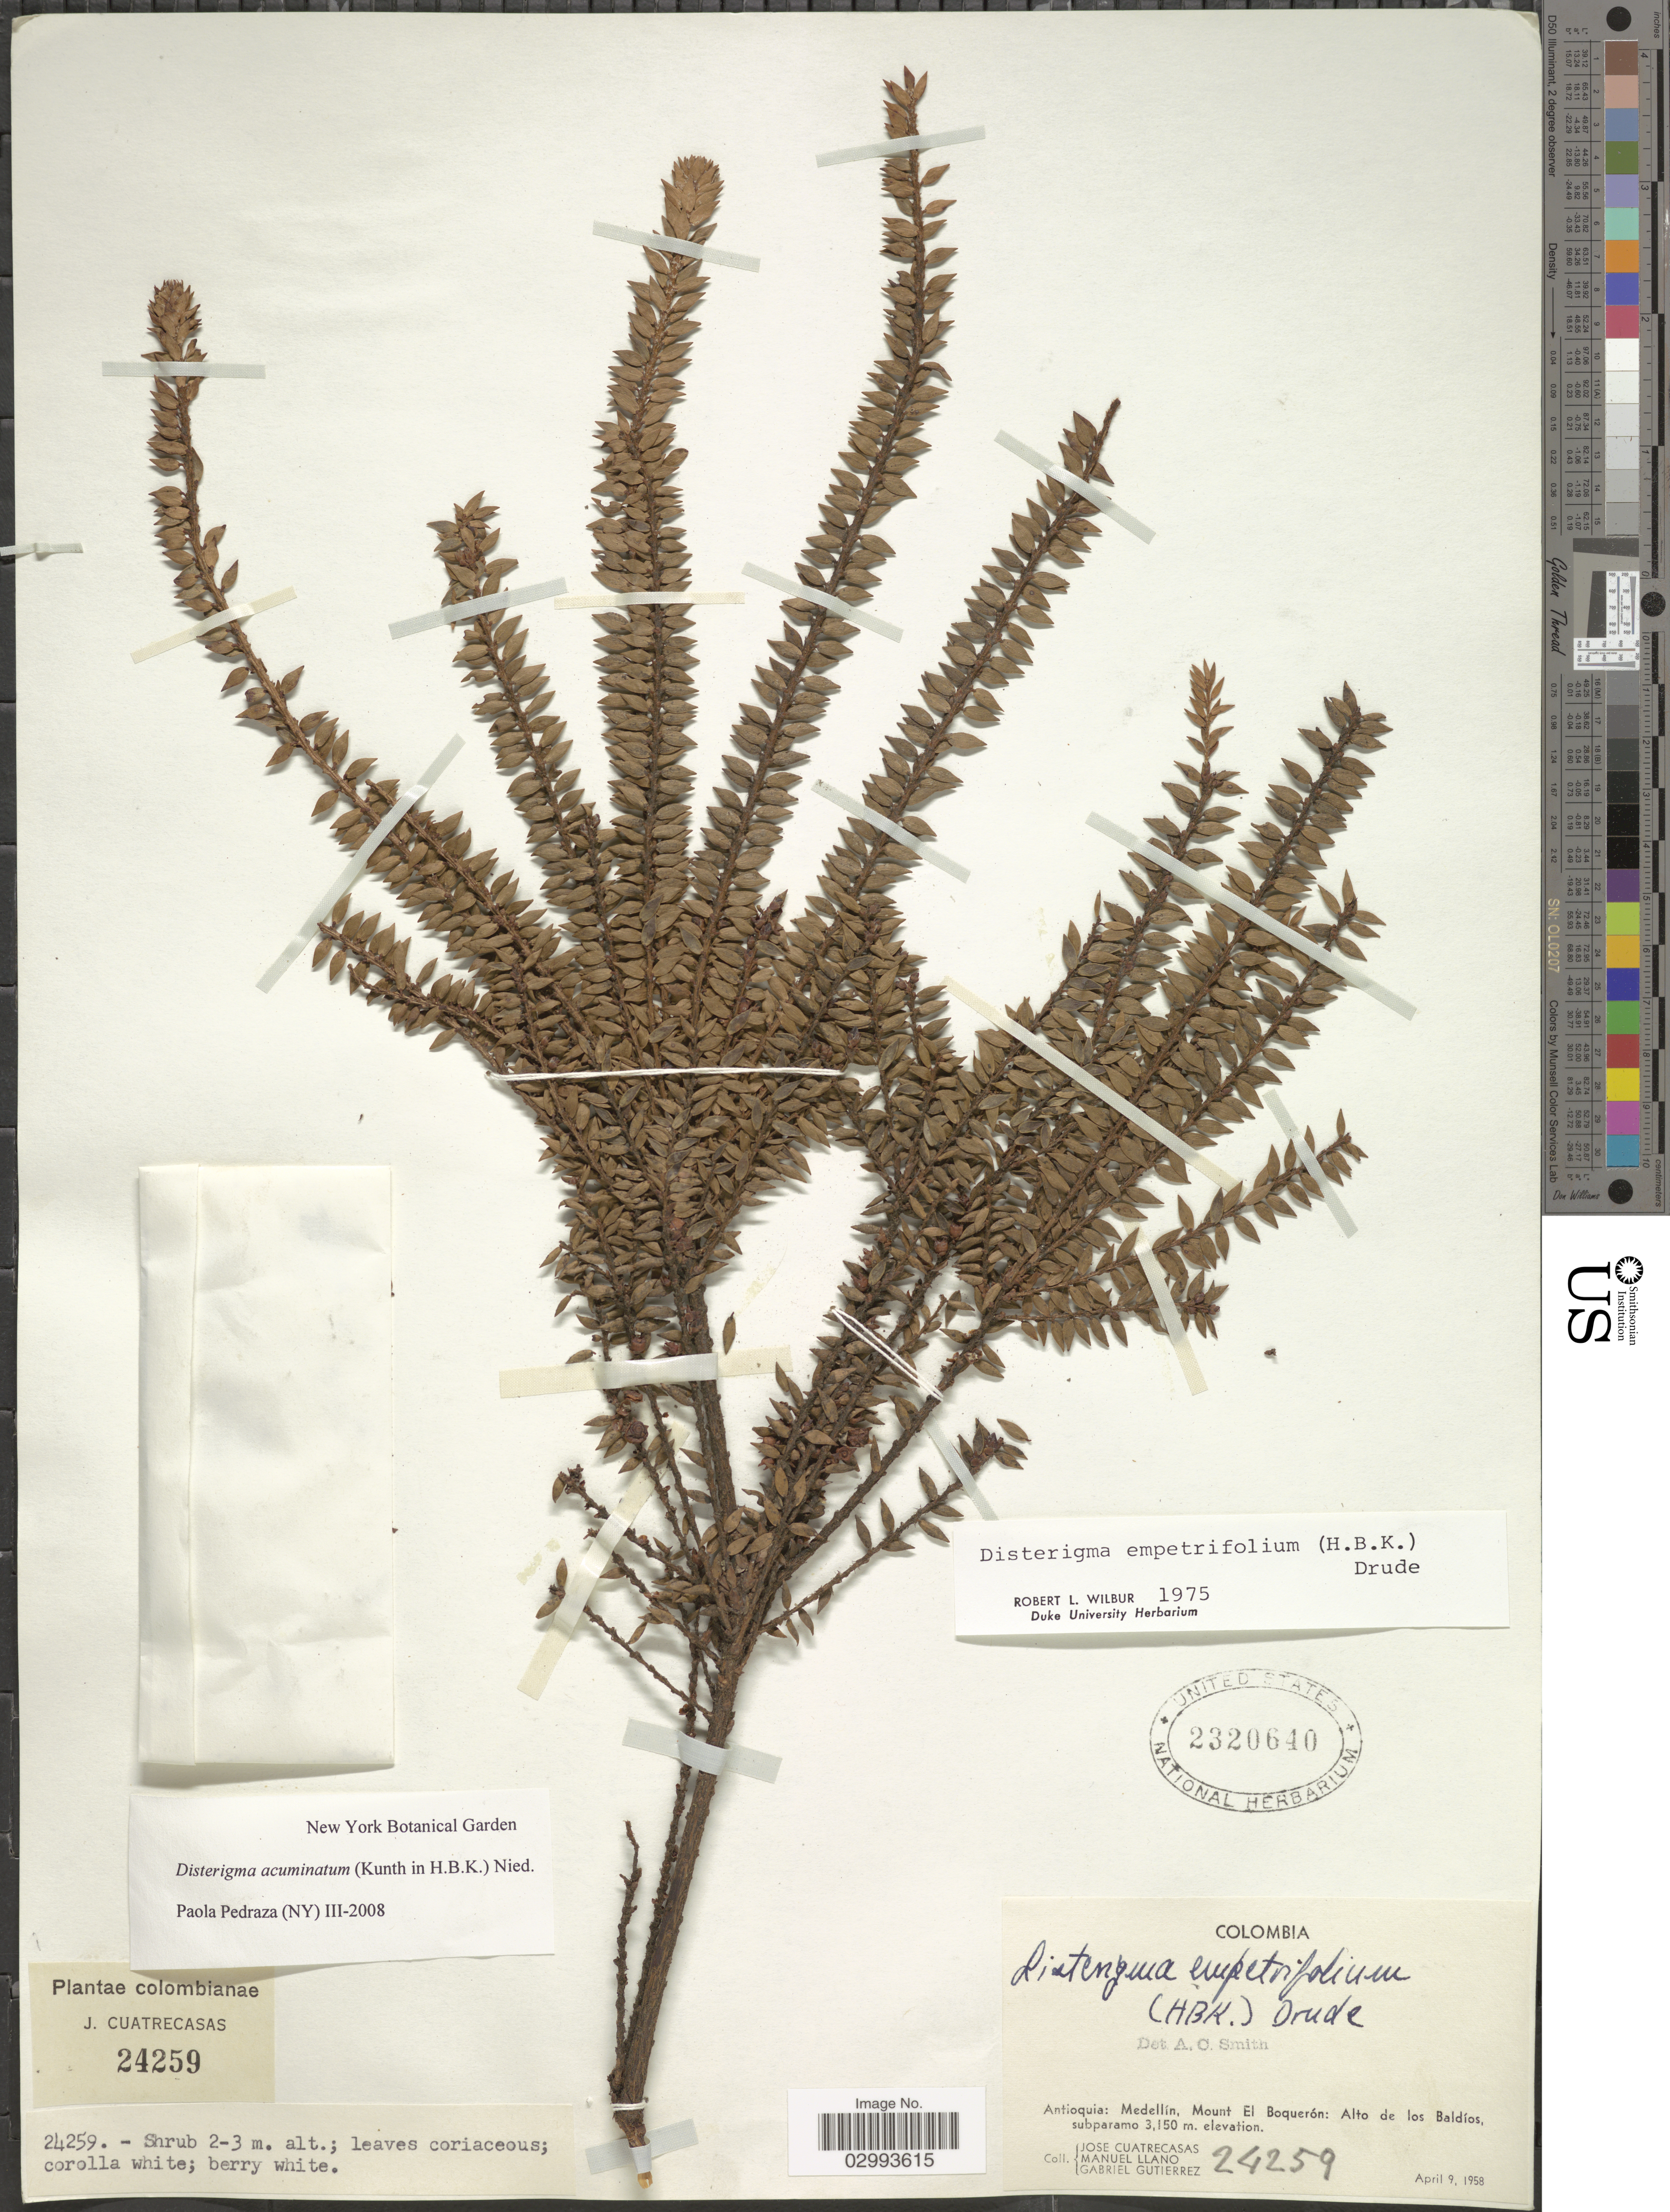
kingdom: Plantae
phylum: Tracheophyta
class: Magnoliopsida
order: Ericales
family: Ericaceae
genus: Disterigma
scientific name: Disterigma acuminatum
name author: (Kunth) Nied.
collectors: J. Cuatrecasas, M. Llano & G. Gutierrez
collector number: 24259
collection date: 1958-04-09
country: Colombia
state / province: Antioquia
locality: Medellín, Mount El Boquerón: Alto de los Baldíos.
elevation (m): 3150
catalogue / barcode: US 2320640